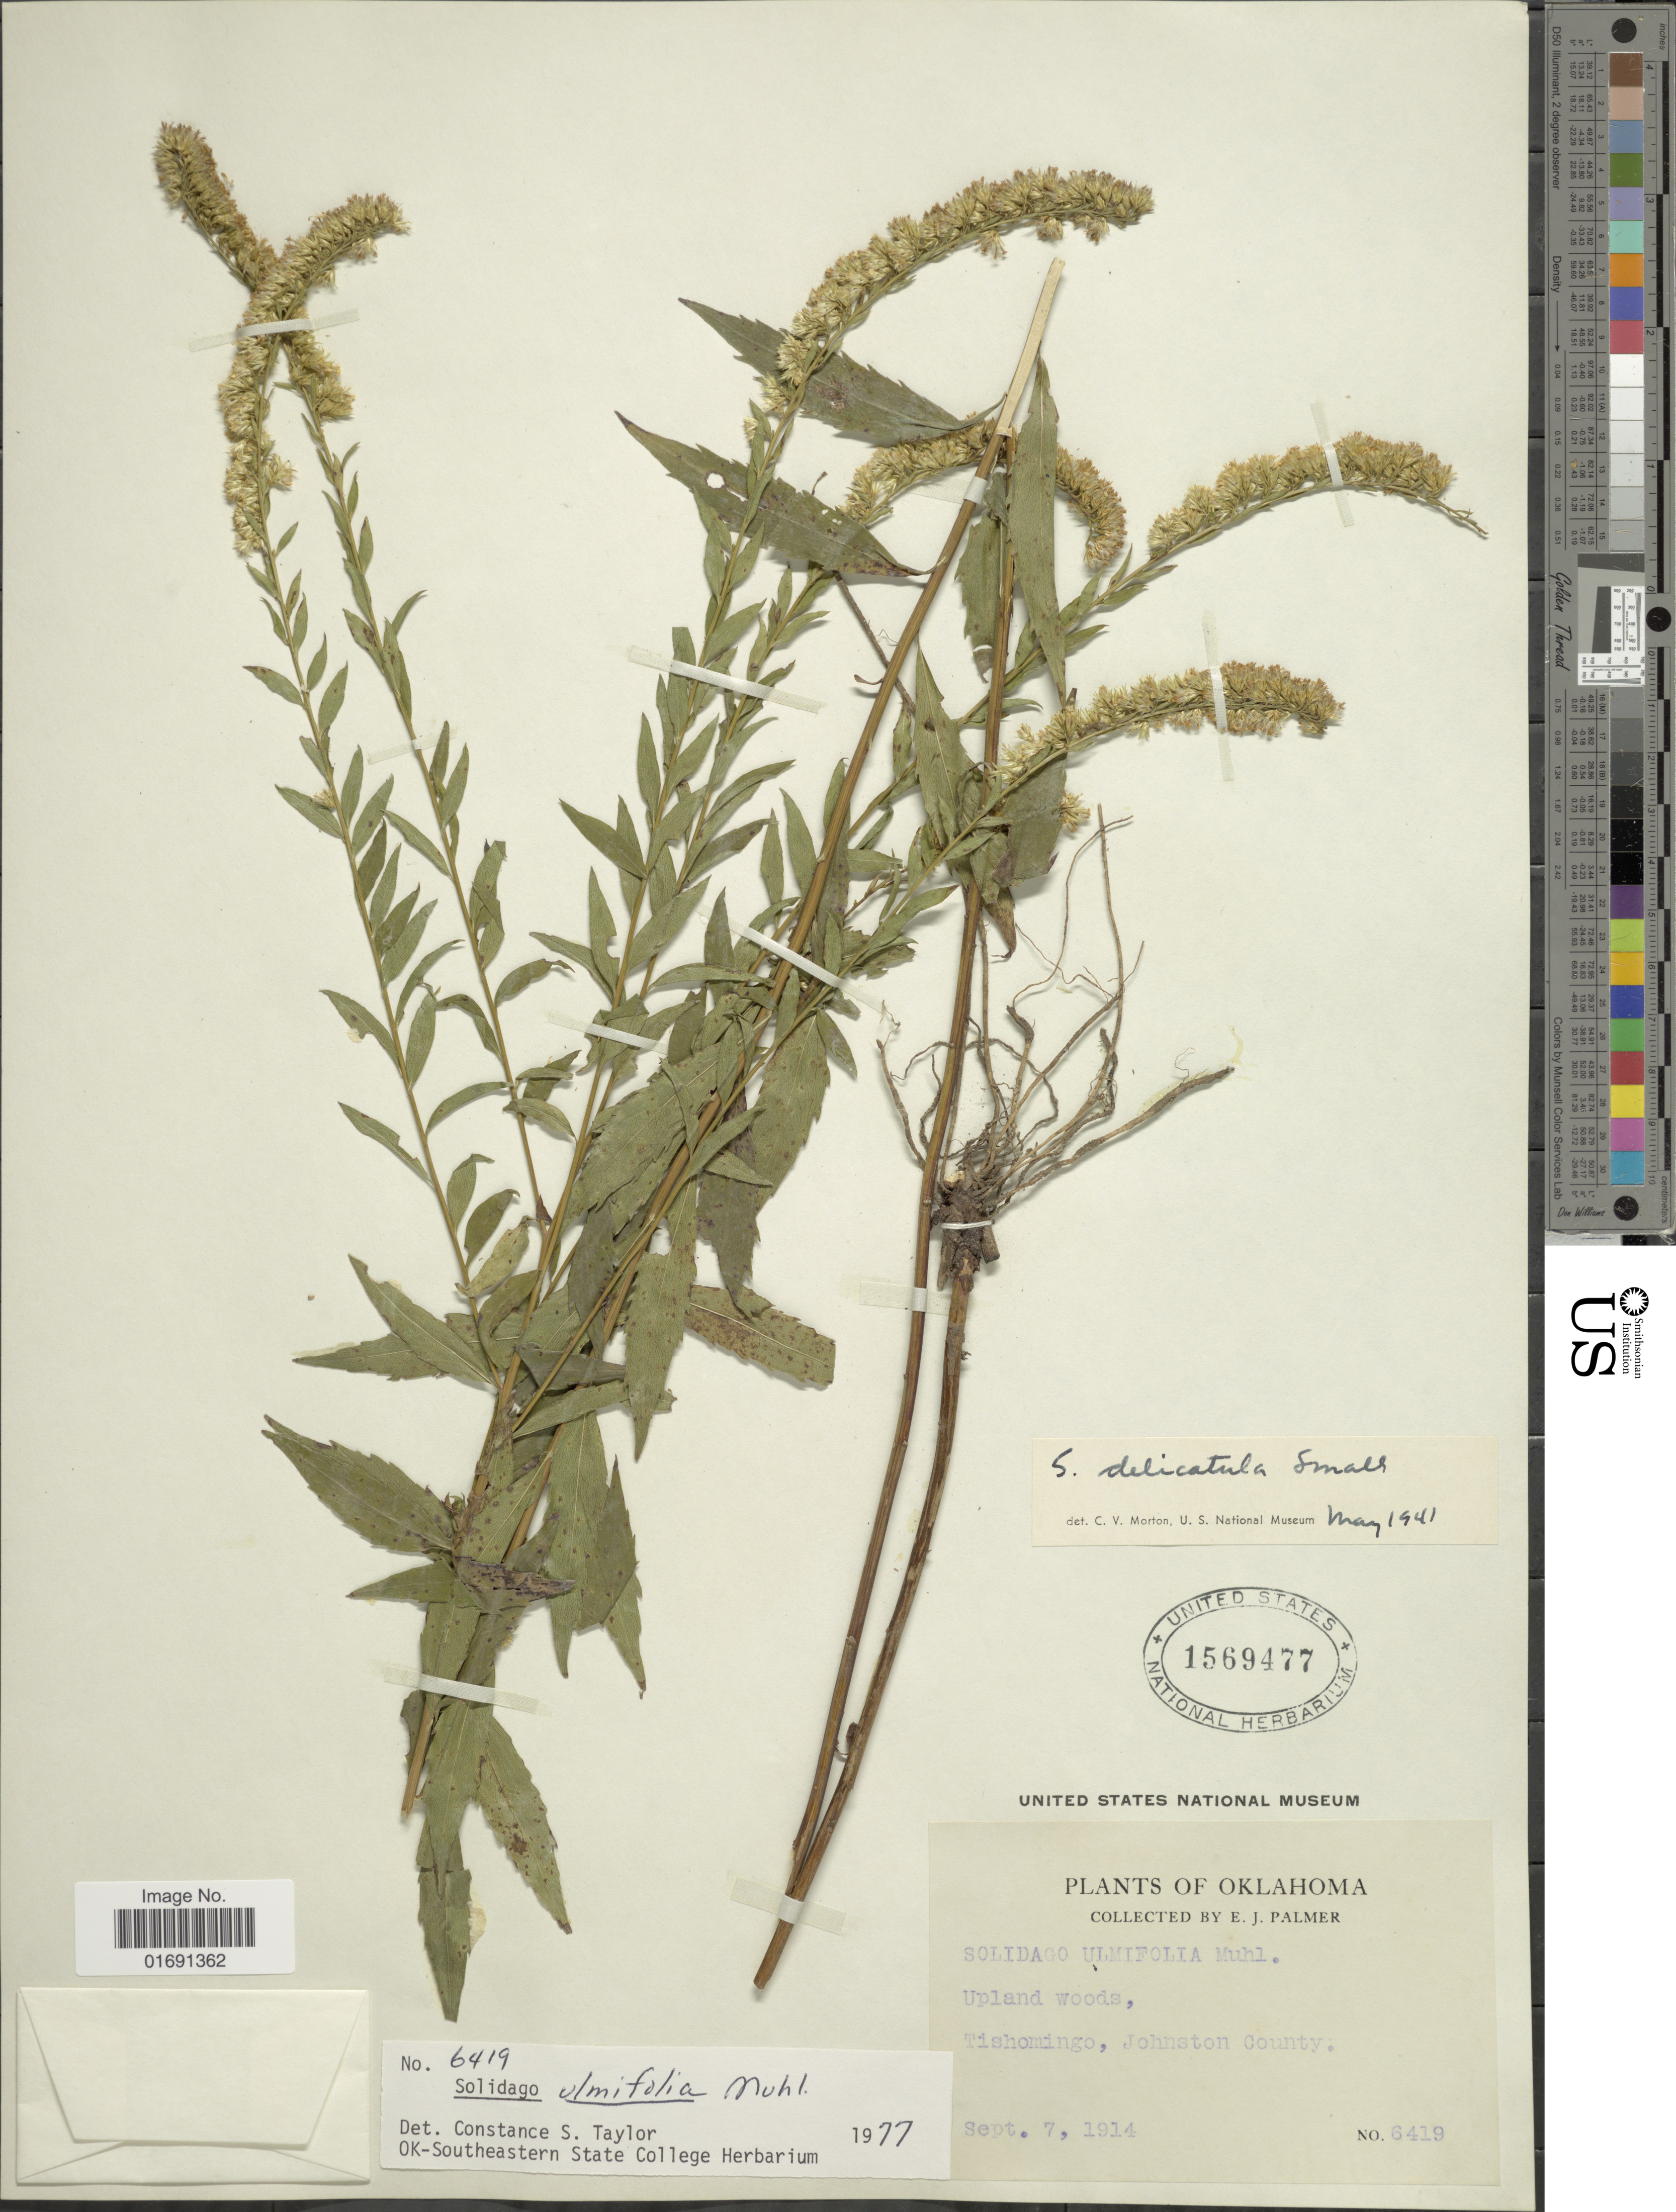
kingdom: Plantae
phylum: Tracheophyta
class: Magnoliopsida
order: Asterales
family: Asteraceae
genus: Solidago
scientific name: Solidago ulmifolia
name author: Muhl. ex Willd.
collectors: E. J. Palmer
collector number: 6419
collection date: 1914-09-07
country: United States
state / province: Oklahoma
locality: Tishomingo, Johnston County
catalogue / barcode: US 1569477